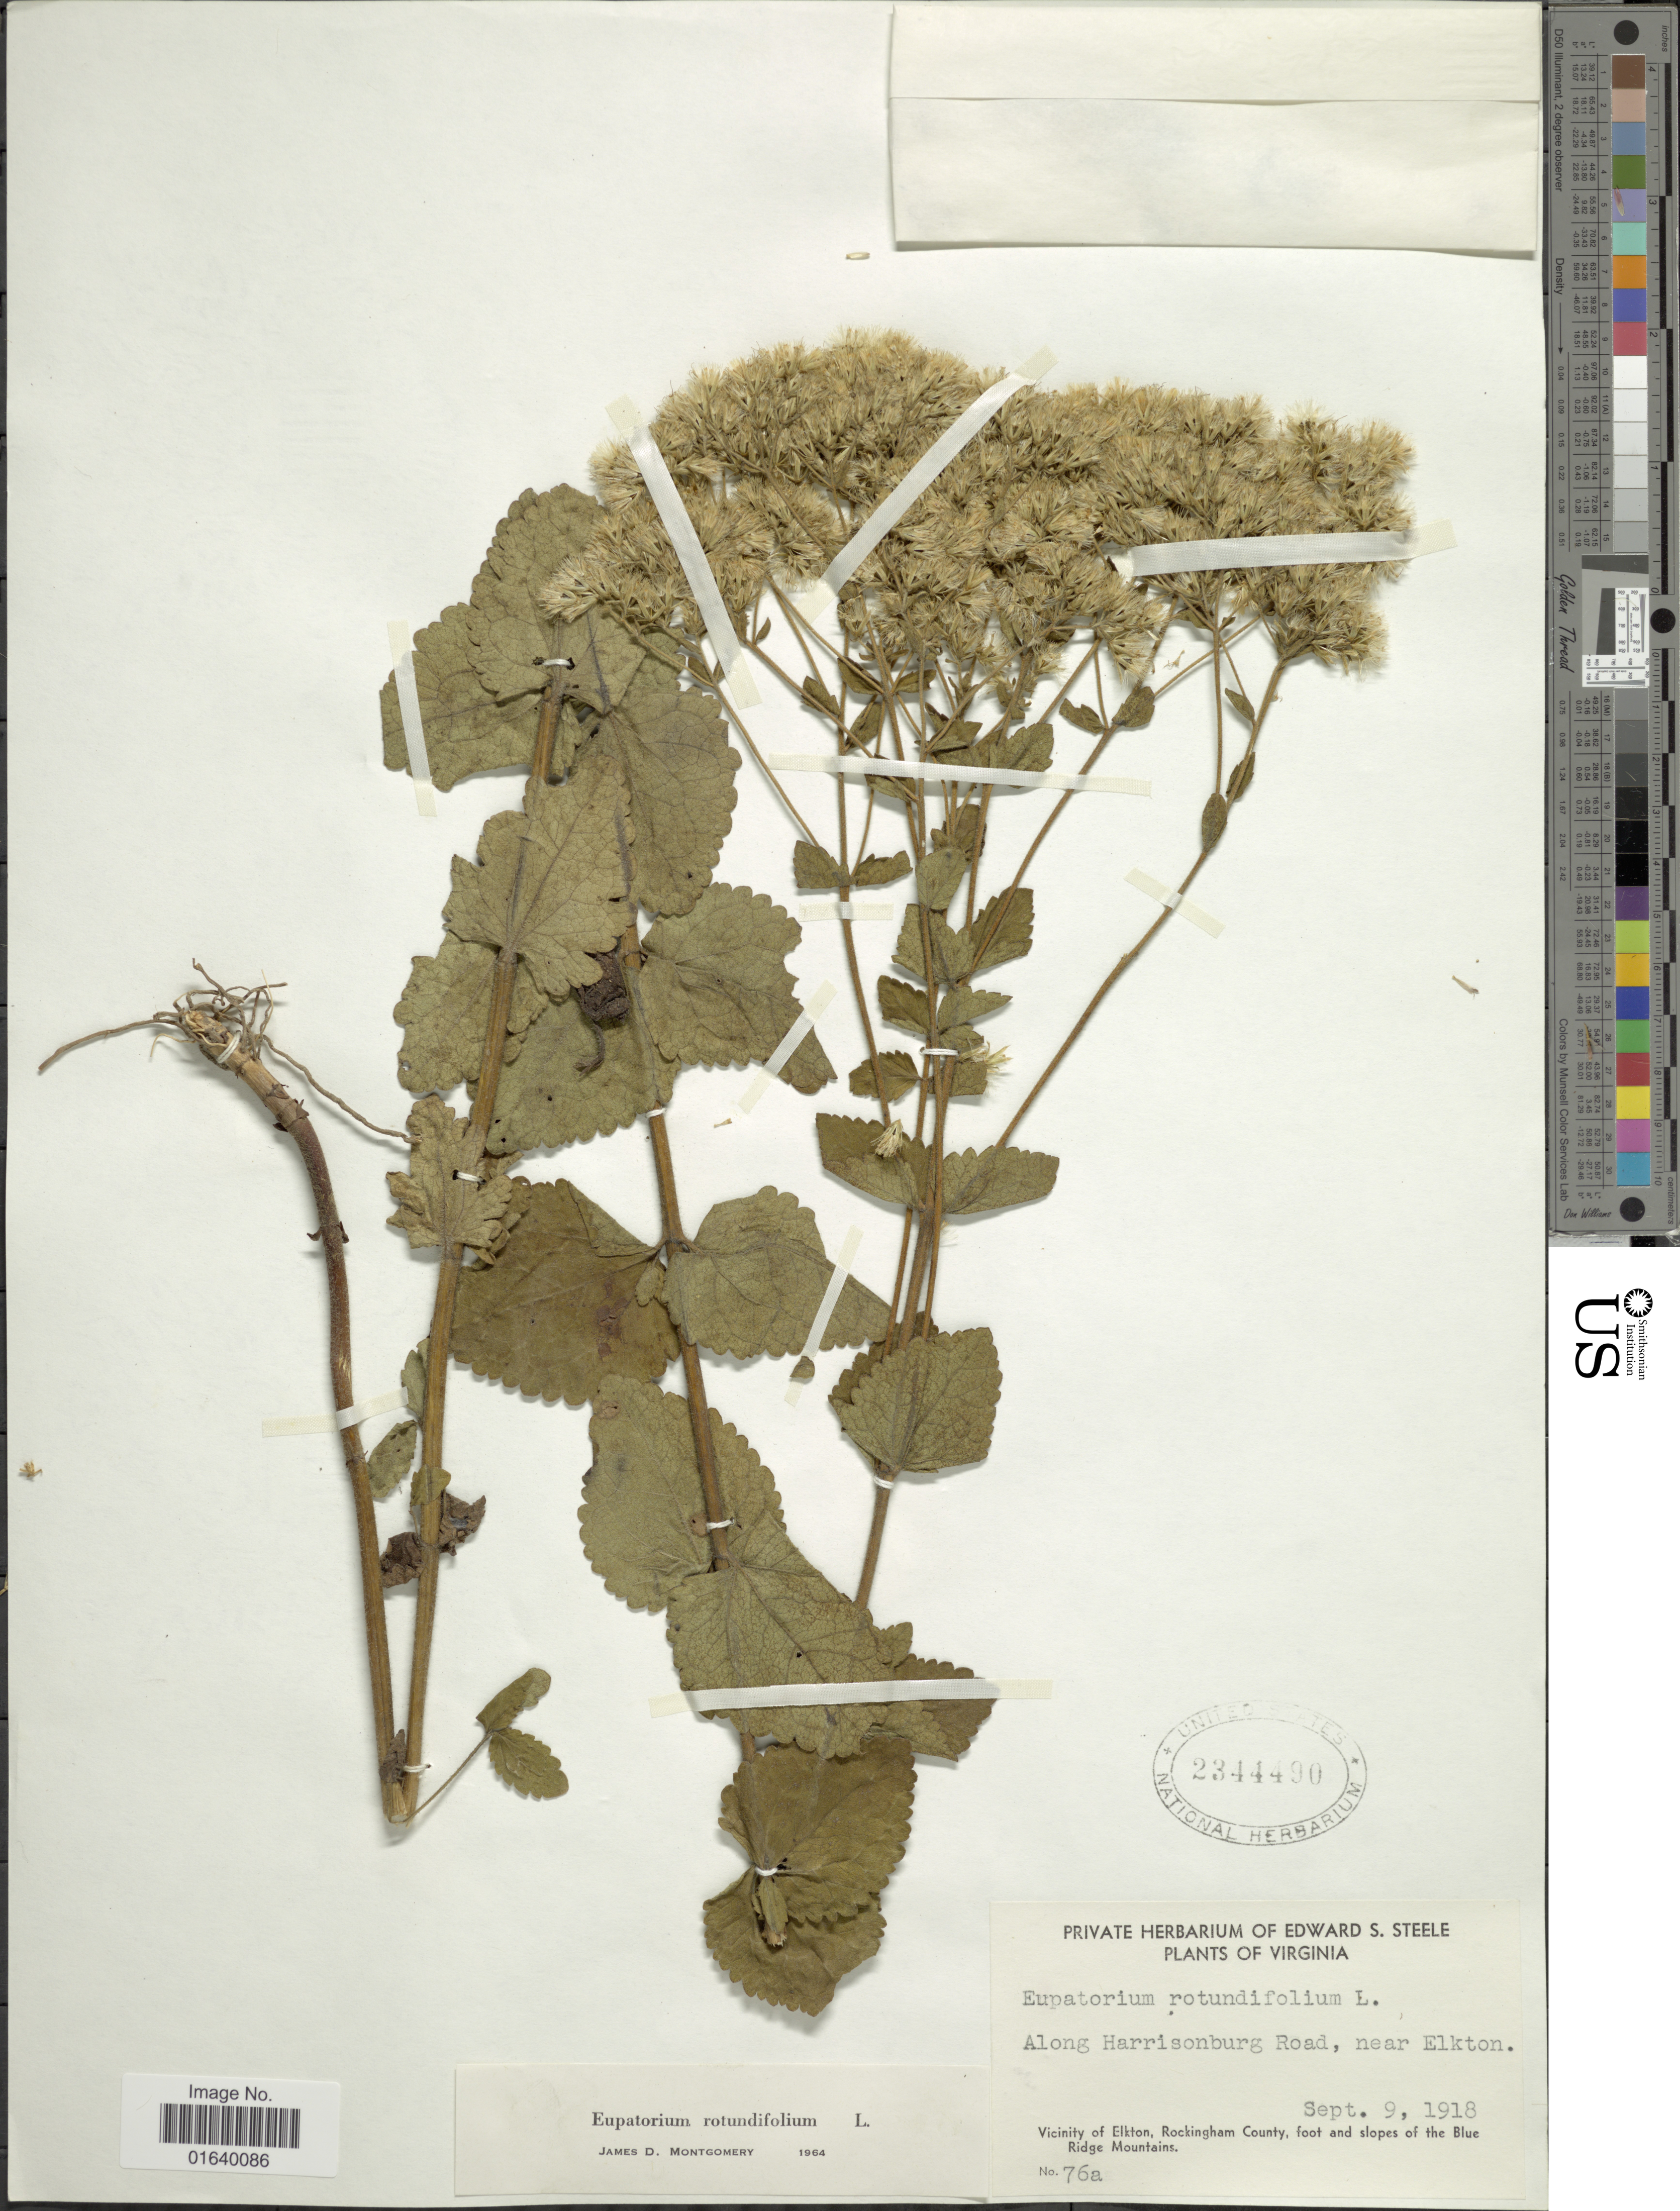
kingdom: Plantae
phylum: Tracheophyta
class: Magnoliopsida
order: Asterales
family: Asteraceae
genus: Eupatorium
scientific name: Eupatorium rotundifolium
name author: L.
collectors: ex herb. Edward S. Steele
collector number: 76a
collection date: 1918-09-09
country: United States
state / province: Virginia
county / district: Rockingham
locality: Along Harrisonburg Road, near Elkton, Vicinity of Elkton, foot and slopes of the Blue Ridge Mountains.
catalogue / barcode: US 2344490